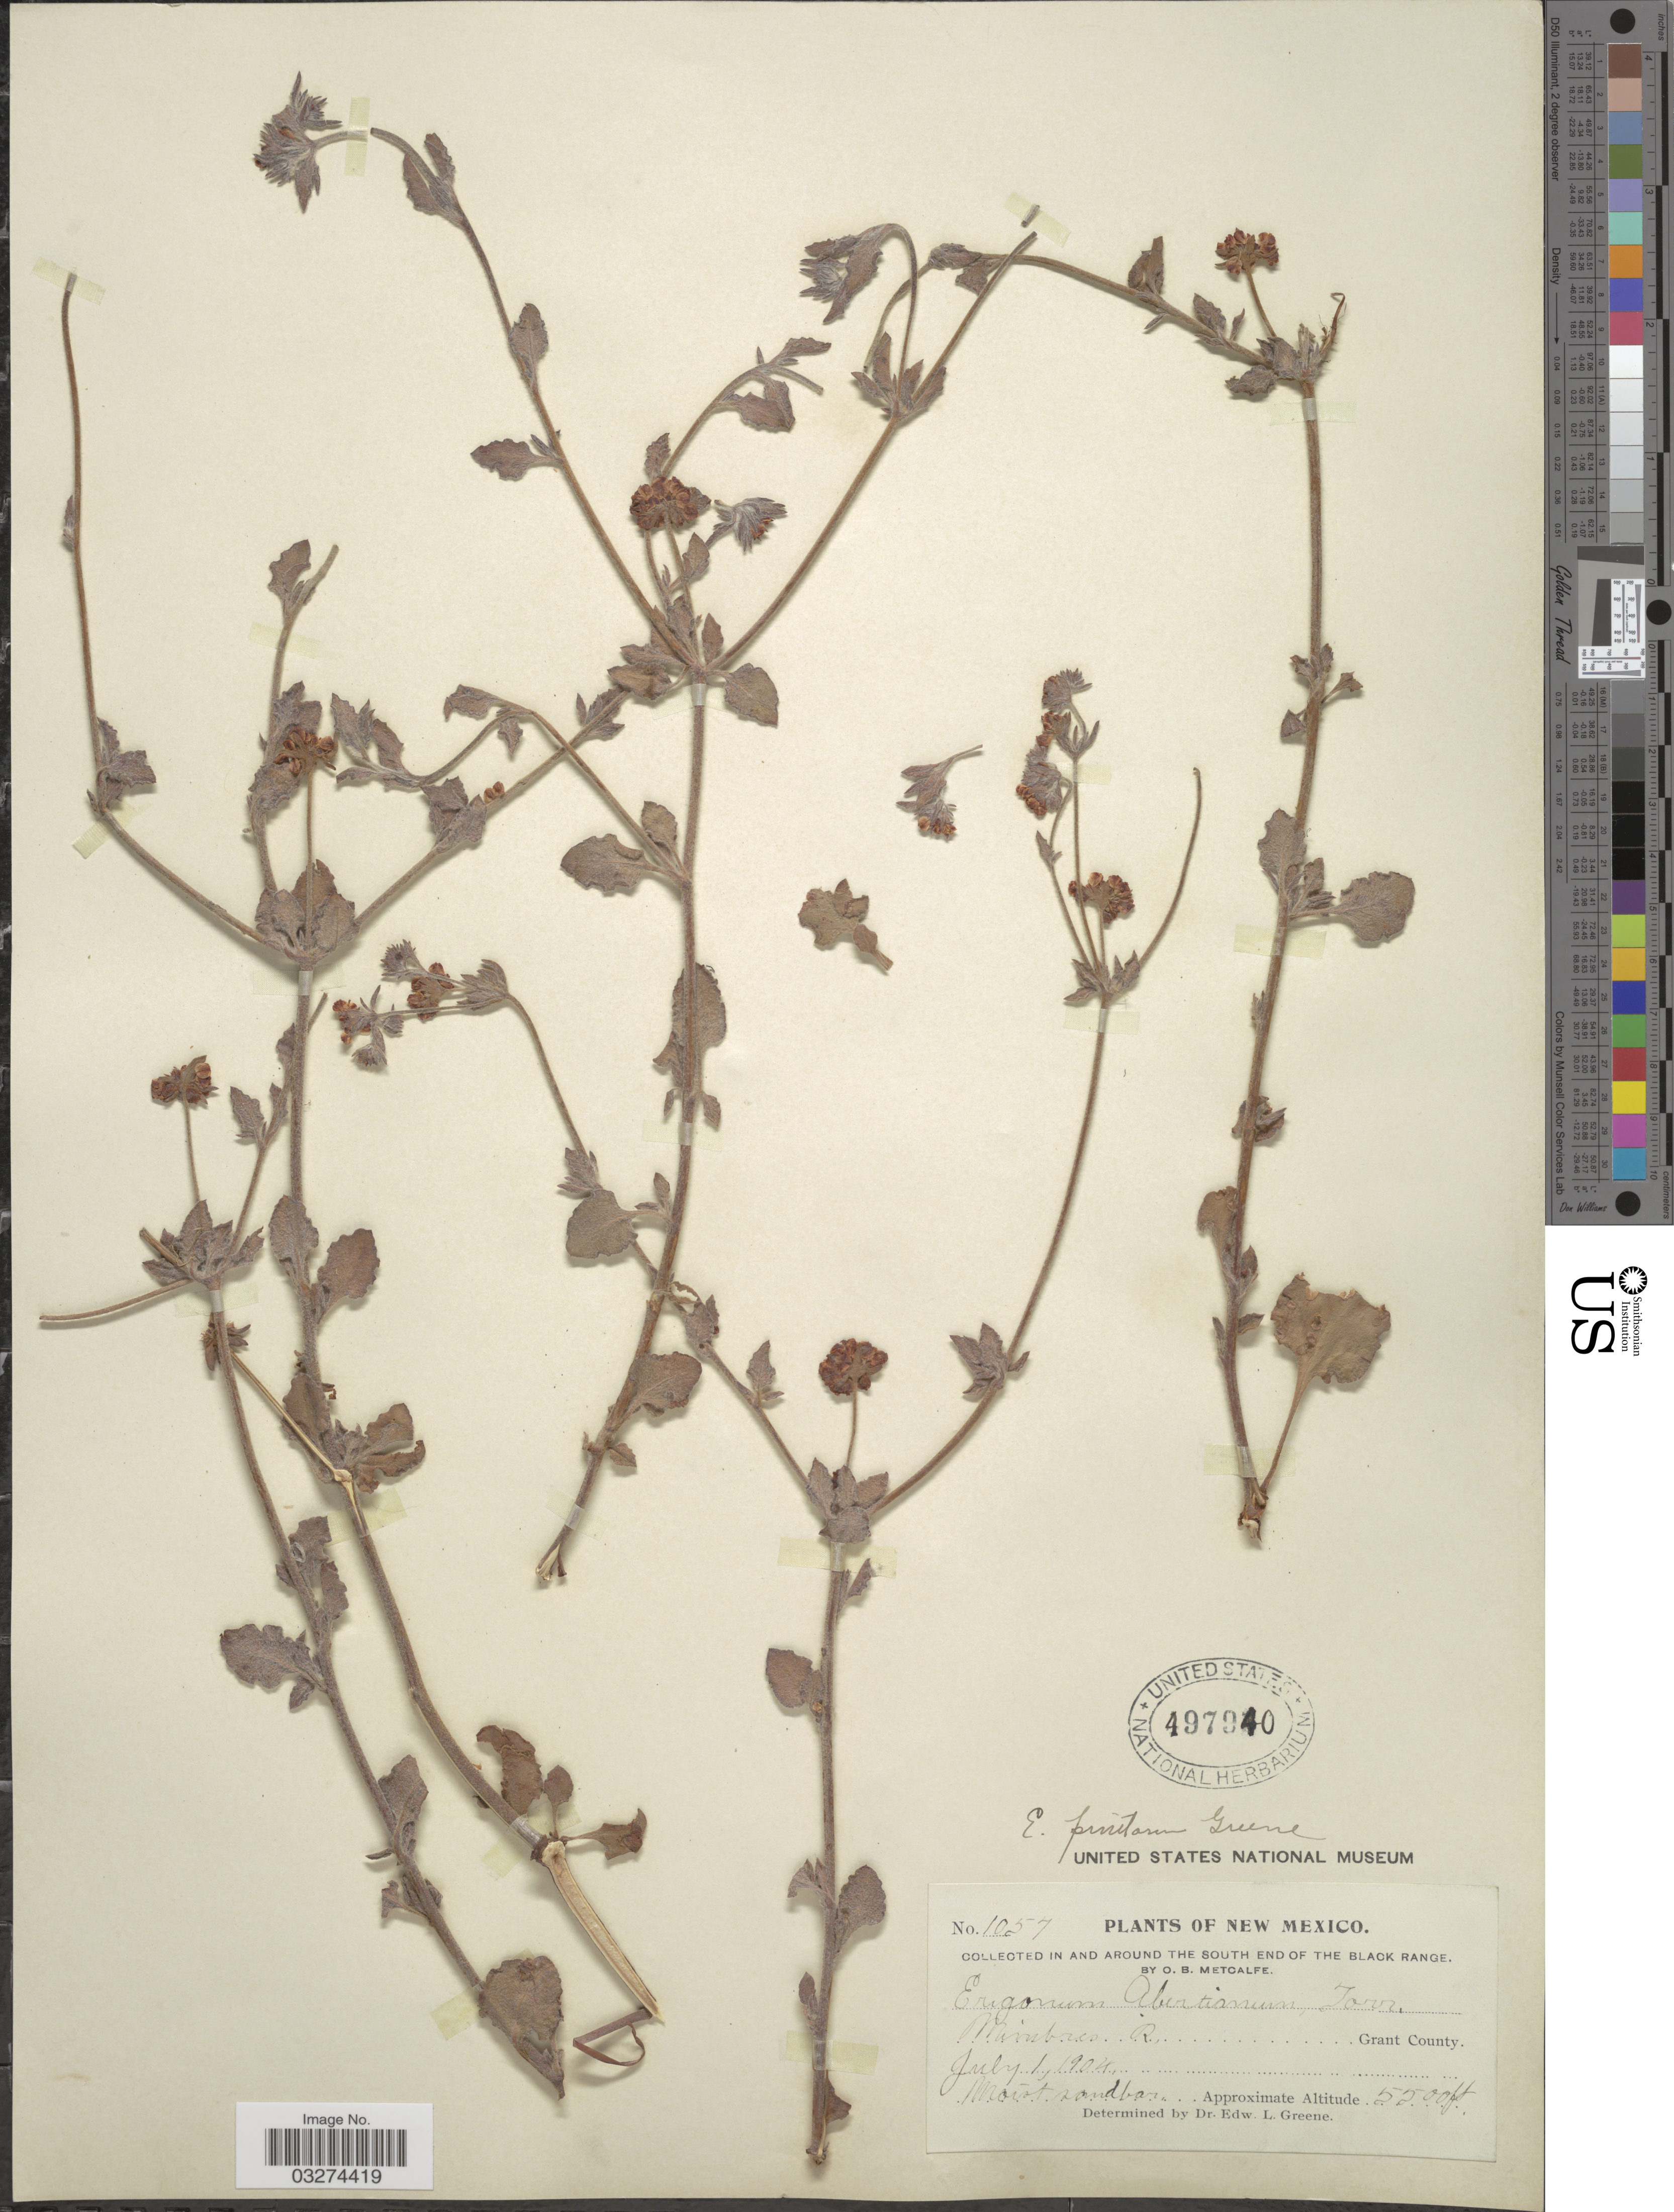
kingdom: Plantae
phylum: Tracheophyta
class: Magnoliopsida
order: Caryophyllales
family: Polygonaceae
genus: Eriogonum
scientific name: Eriogonum abertianum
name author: Torr.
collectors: O. B. Metcalfe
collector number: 1057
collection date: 1904-07-01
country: United States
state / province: New Mexico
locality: In and around the South End of the Black Range, Mimbres R., Grant County.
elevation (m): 1676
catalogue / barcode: US 497940